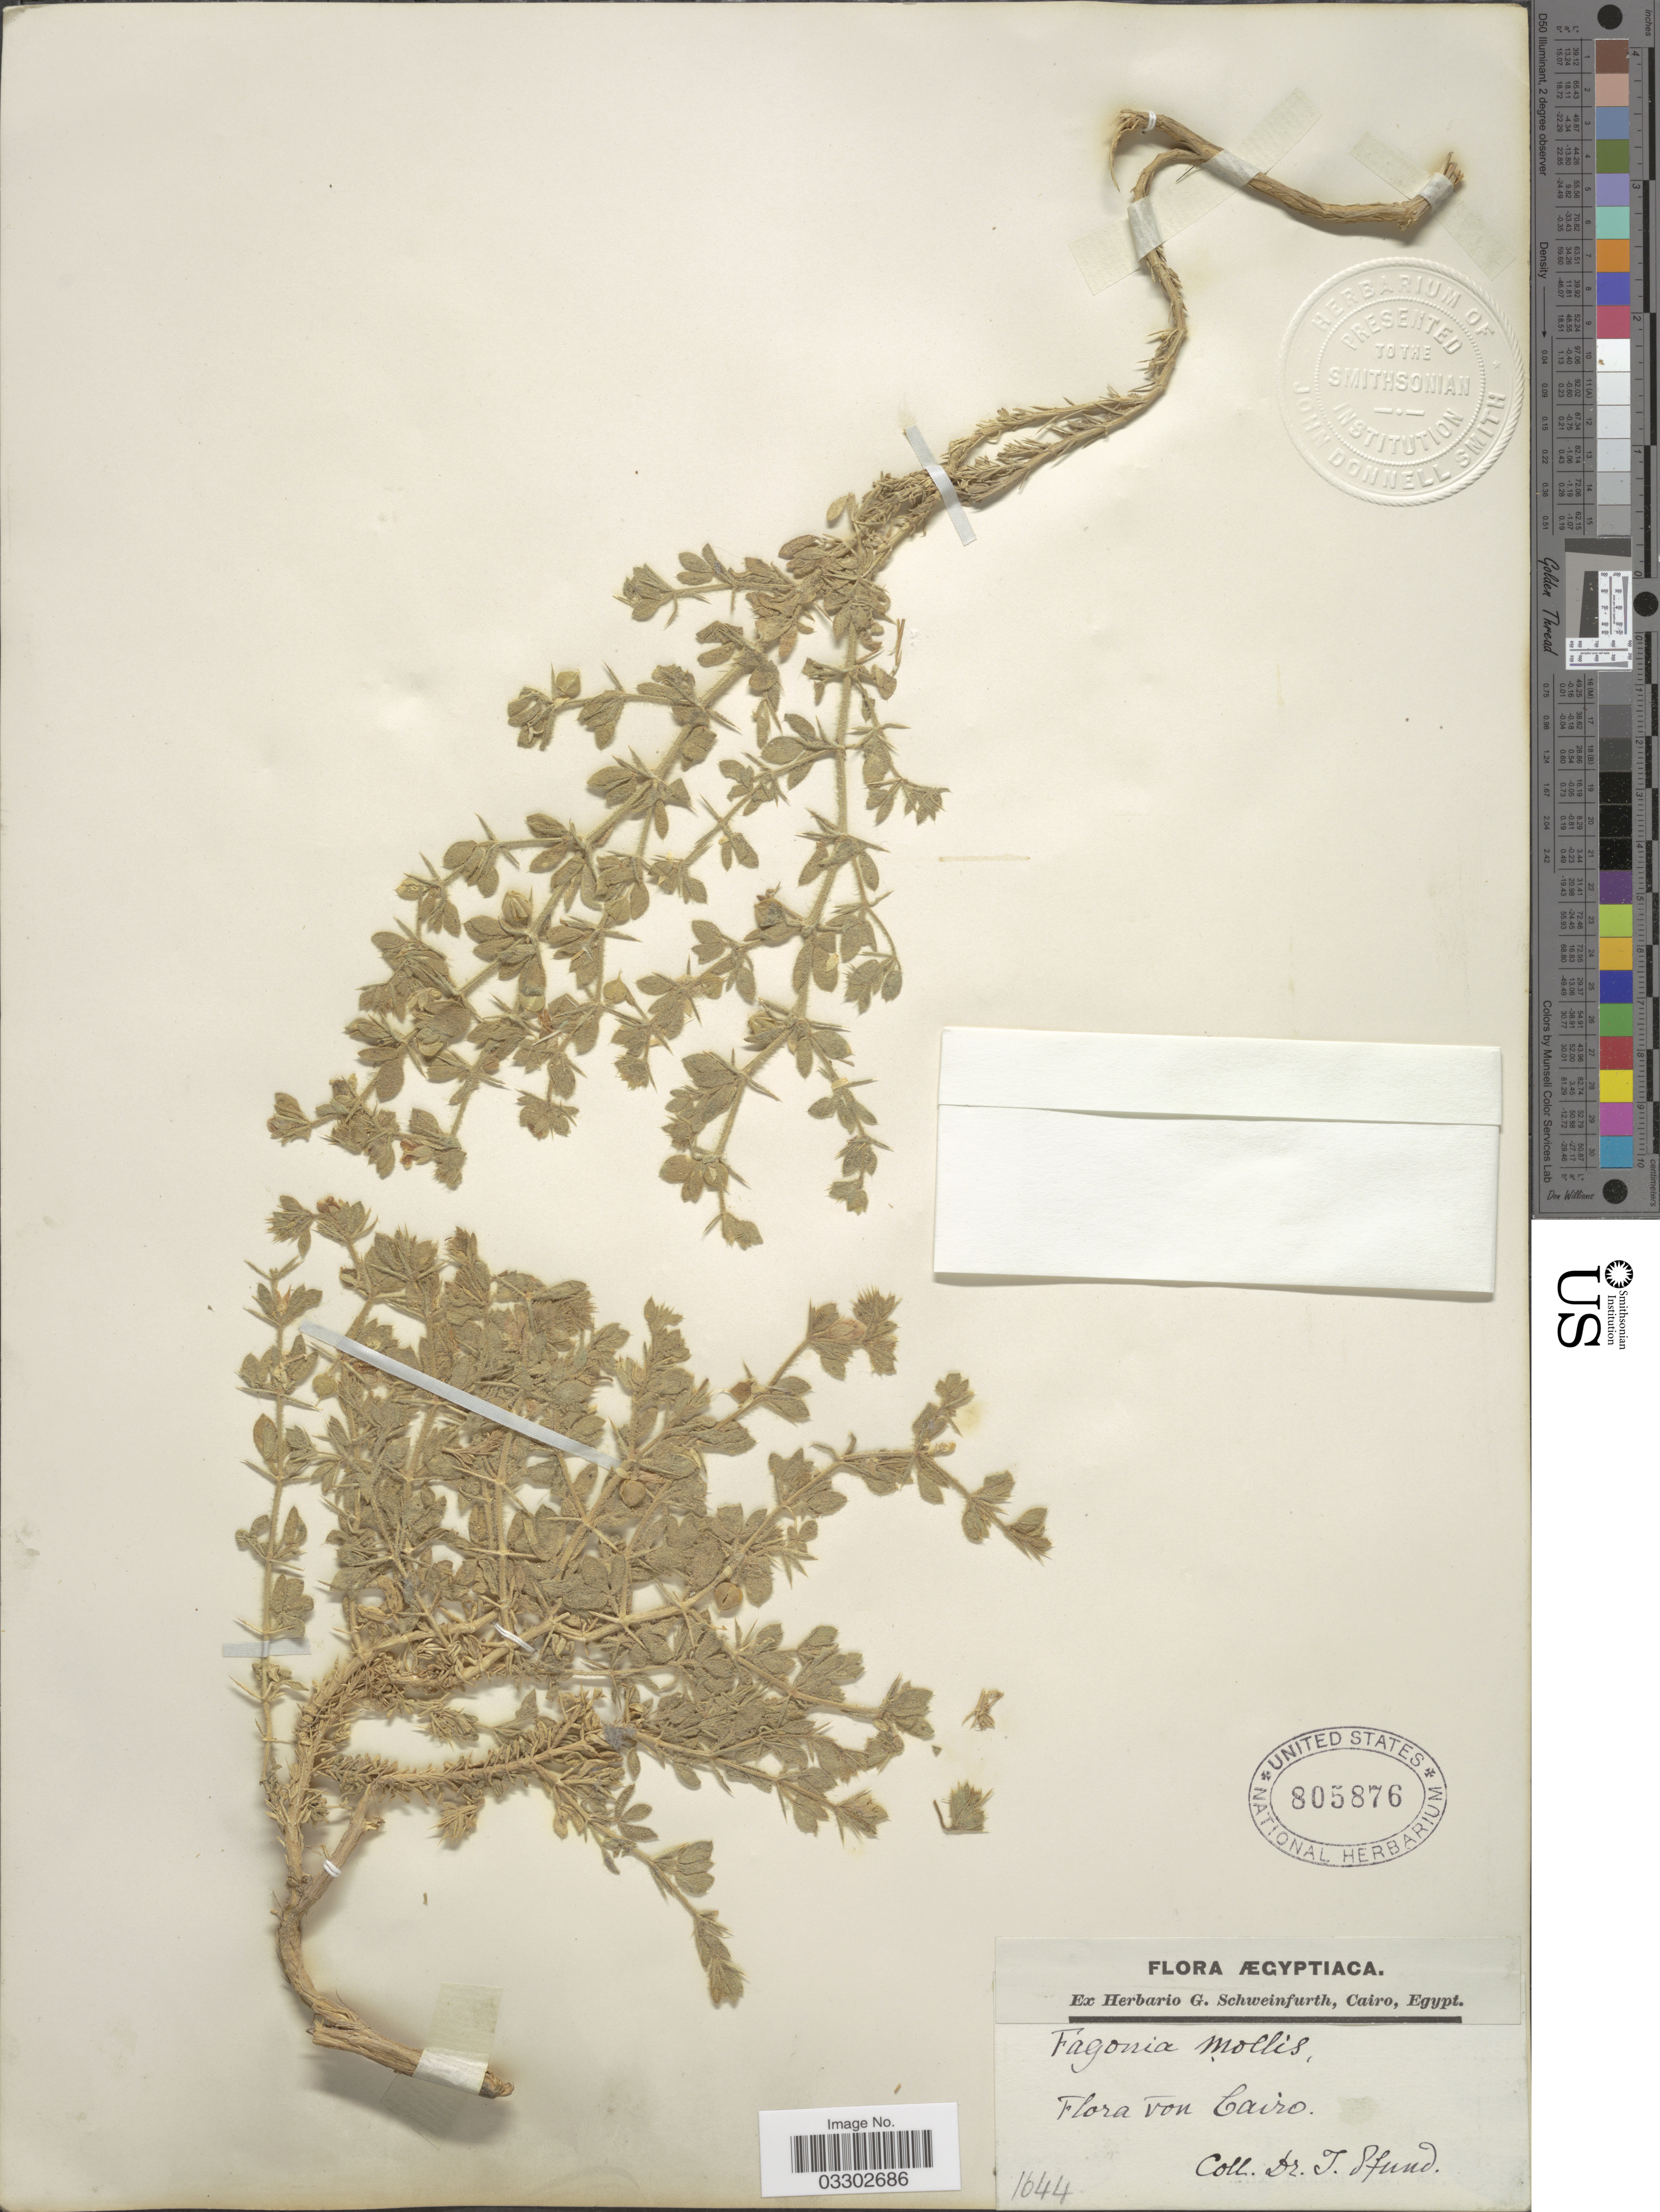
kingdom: Plantae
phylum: Tracheophyta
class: Magnoliopsida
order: Zygophyllales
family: Zygophyllaceae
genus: Fagonia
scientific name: Fagonia mollis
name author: Delile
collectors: J. Pfund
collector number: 1644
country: Egypt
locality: Cairo.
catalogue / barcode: US 805876